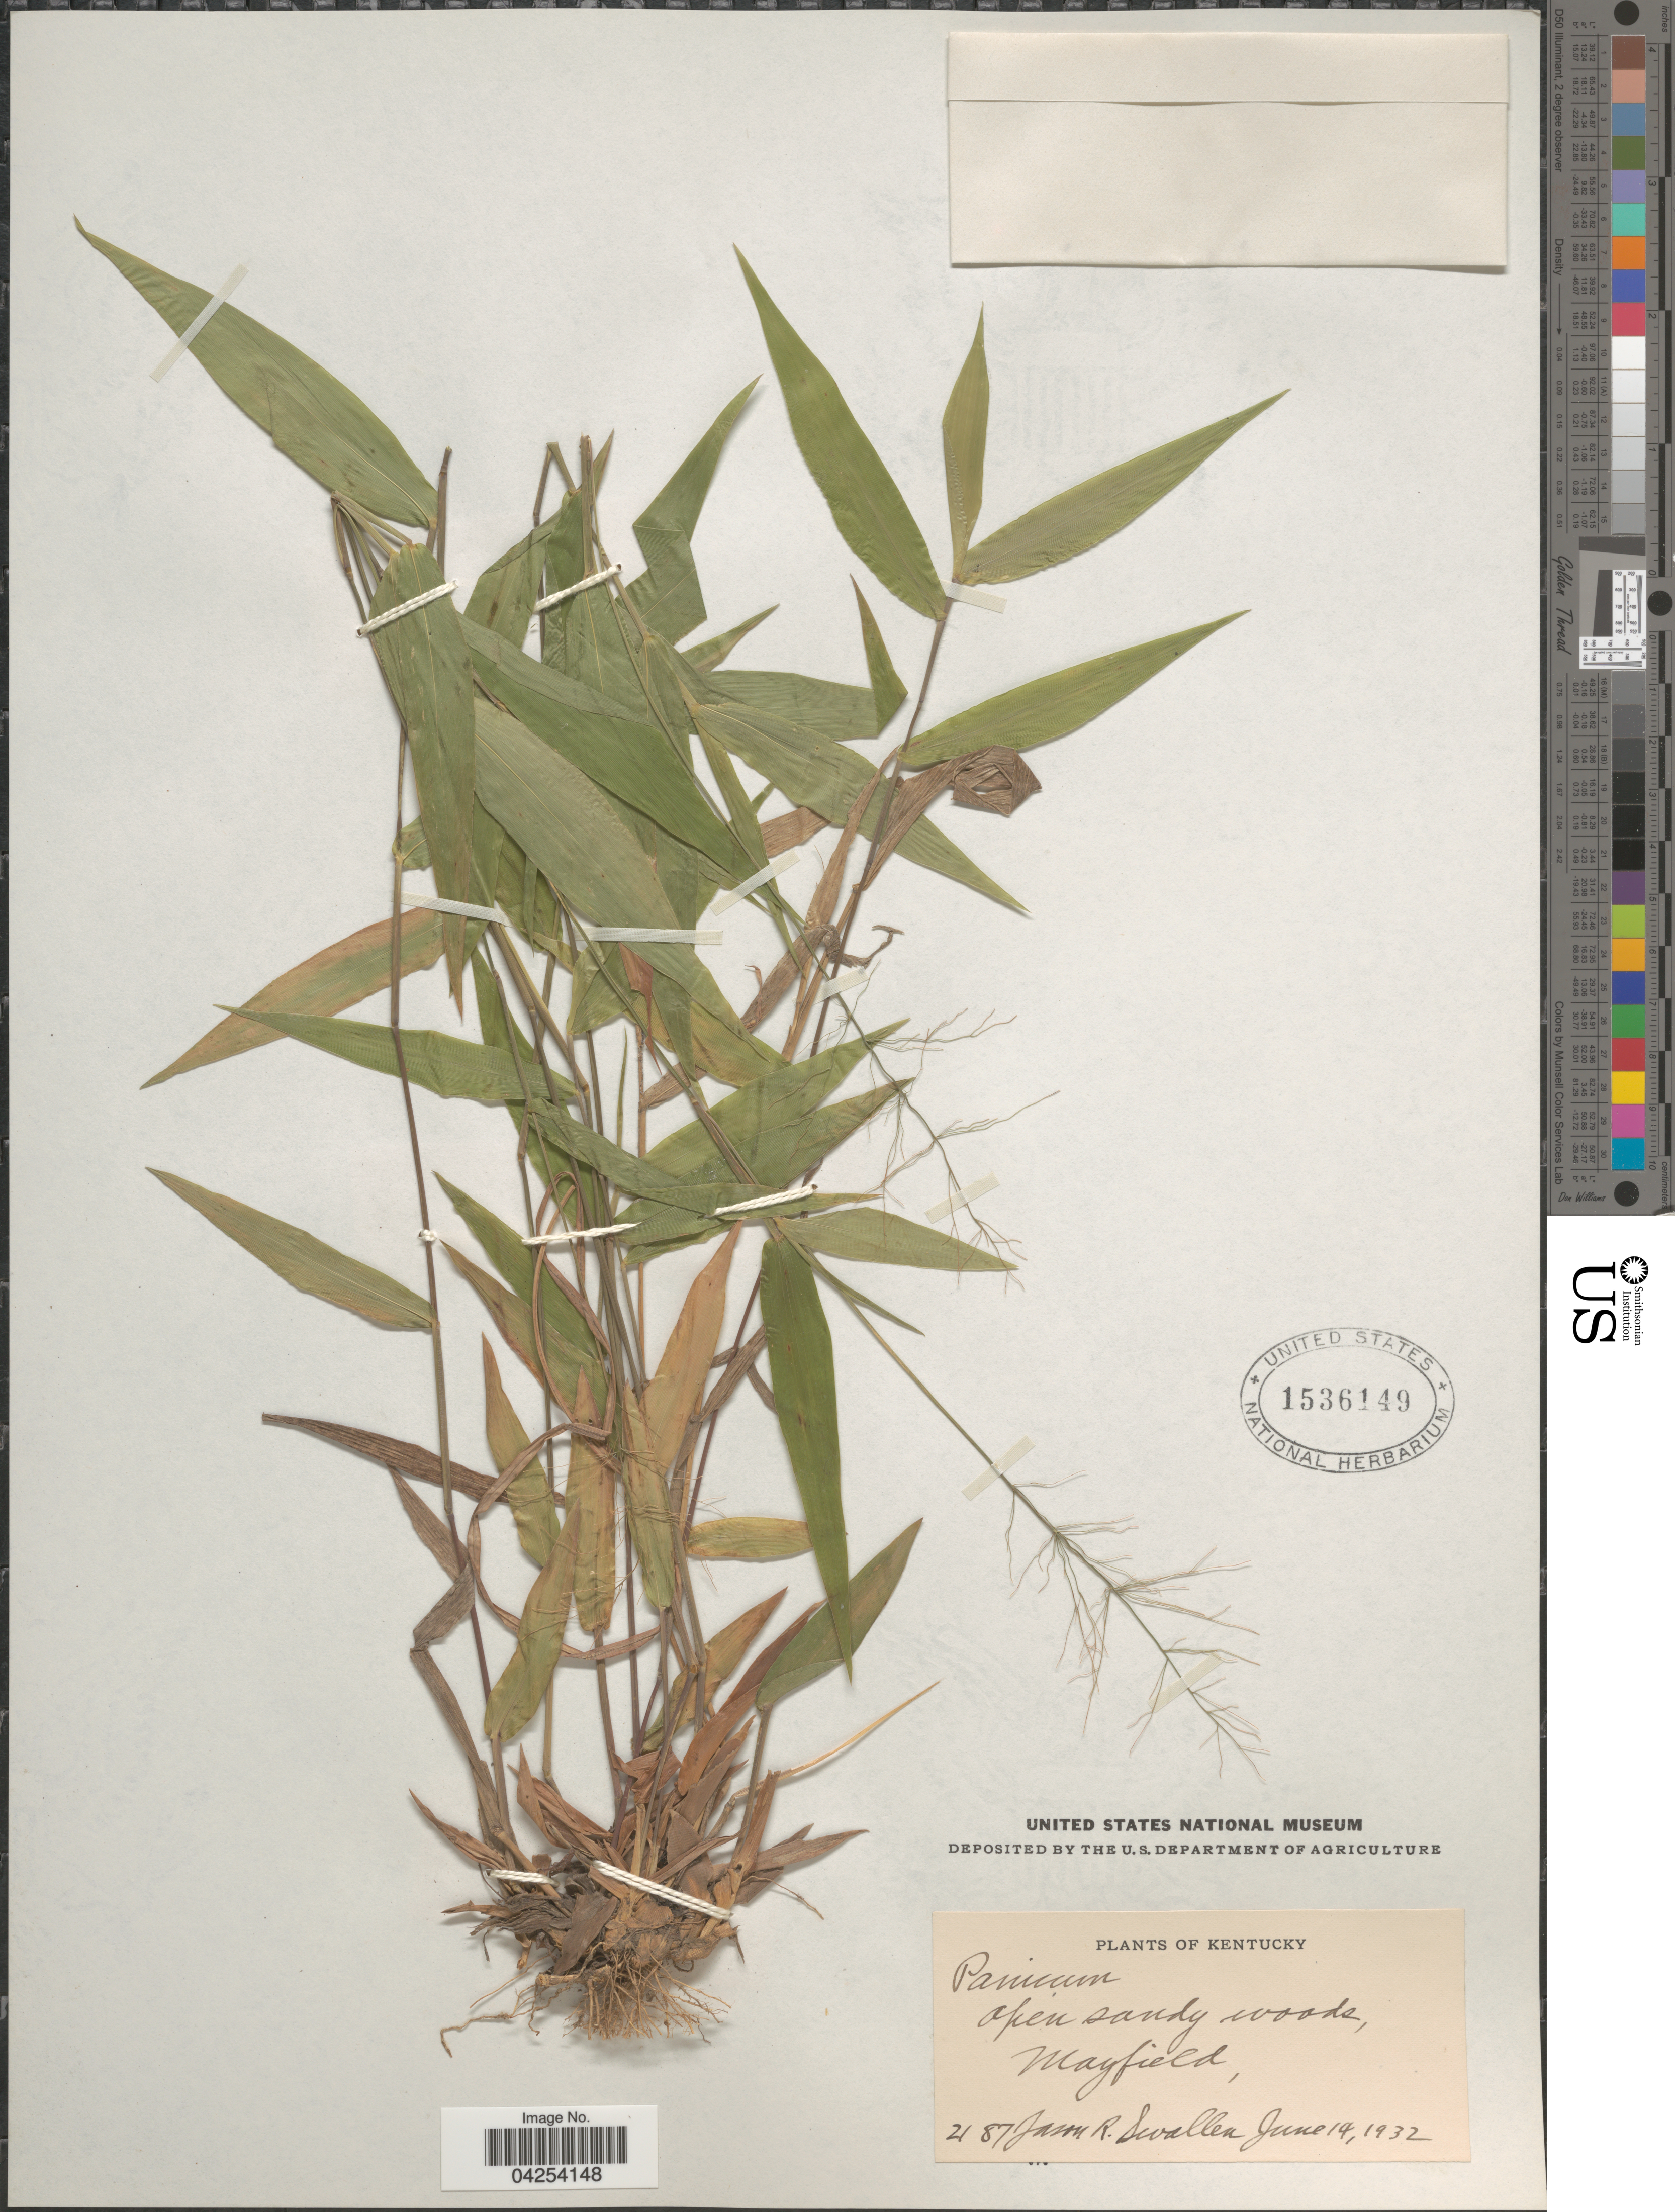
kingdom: Plantae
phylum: Tracheophyta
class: Liliopsida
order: Poales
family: Poaceae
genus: Dichanthelium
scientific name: Dichanthelium commutatum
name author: (Schult.) Gould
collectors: J. R. Swallen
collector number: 2187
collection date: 1932-06-14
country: United States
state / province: Kentucky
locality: Open sandy woods, Mayfield.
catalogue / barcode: US 1536149